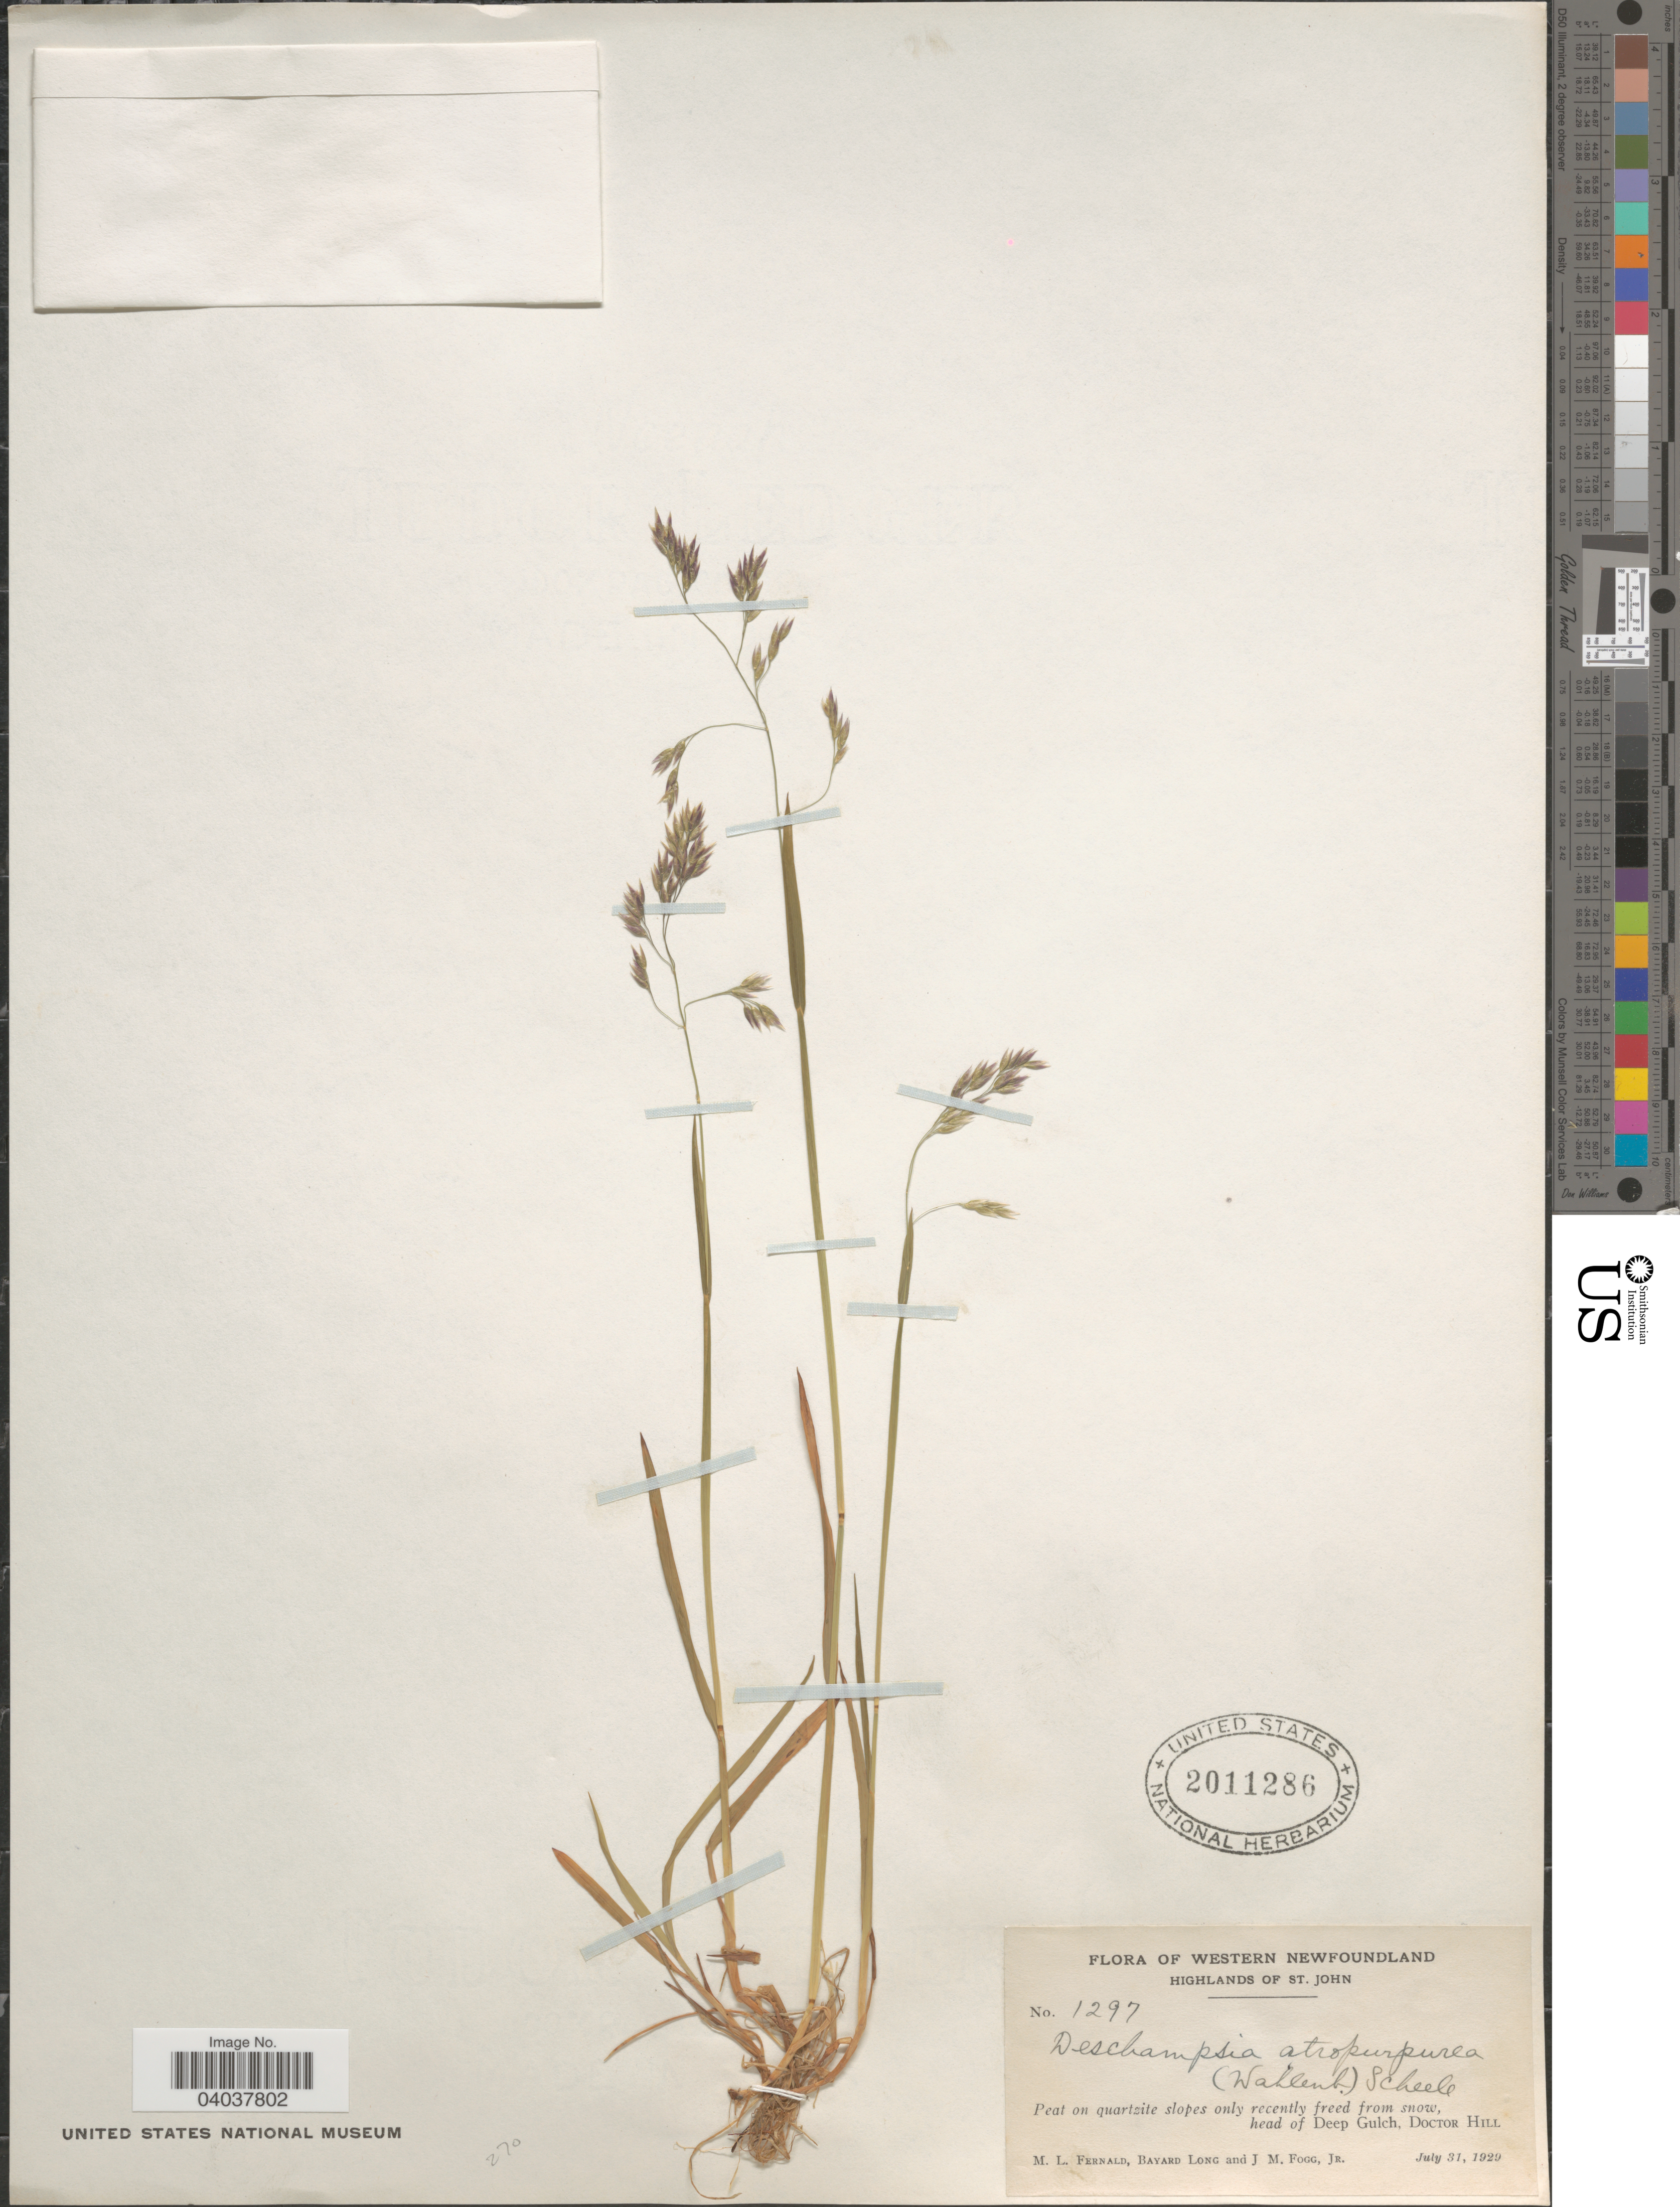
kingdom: Plantae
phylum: Tracheophyta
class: Liliopsida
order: Poales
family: Poaceae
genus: Vahlodea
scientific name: Vahlodea atropurpurea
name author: (Wahlenb.) Fr. ex Hartm.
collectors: M. L. Fernald, B. Long & J. Fogg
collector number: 1297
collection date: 1929-07-31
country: Canada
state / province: Newfoundland and Labrador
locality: Western Newfoundland. Highlands of St. John. Head of Deep Gulch, Doctor Hill.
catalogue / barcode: US 2011286